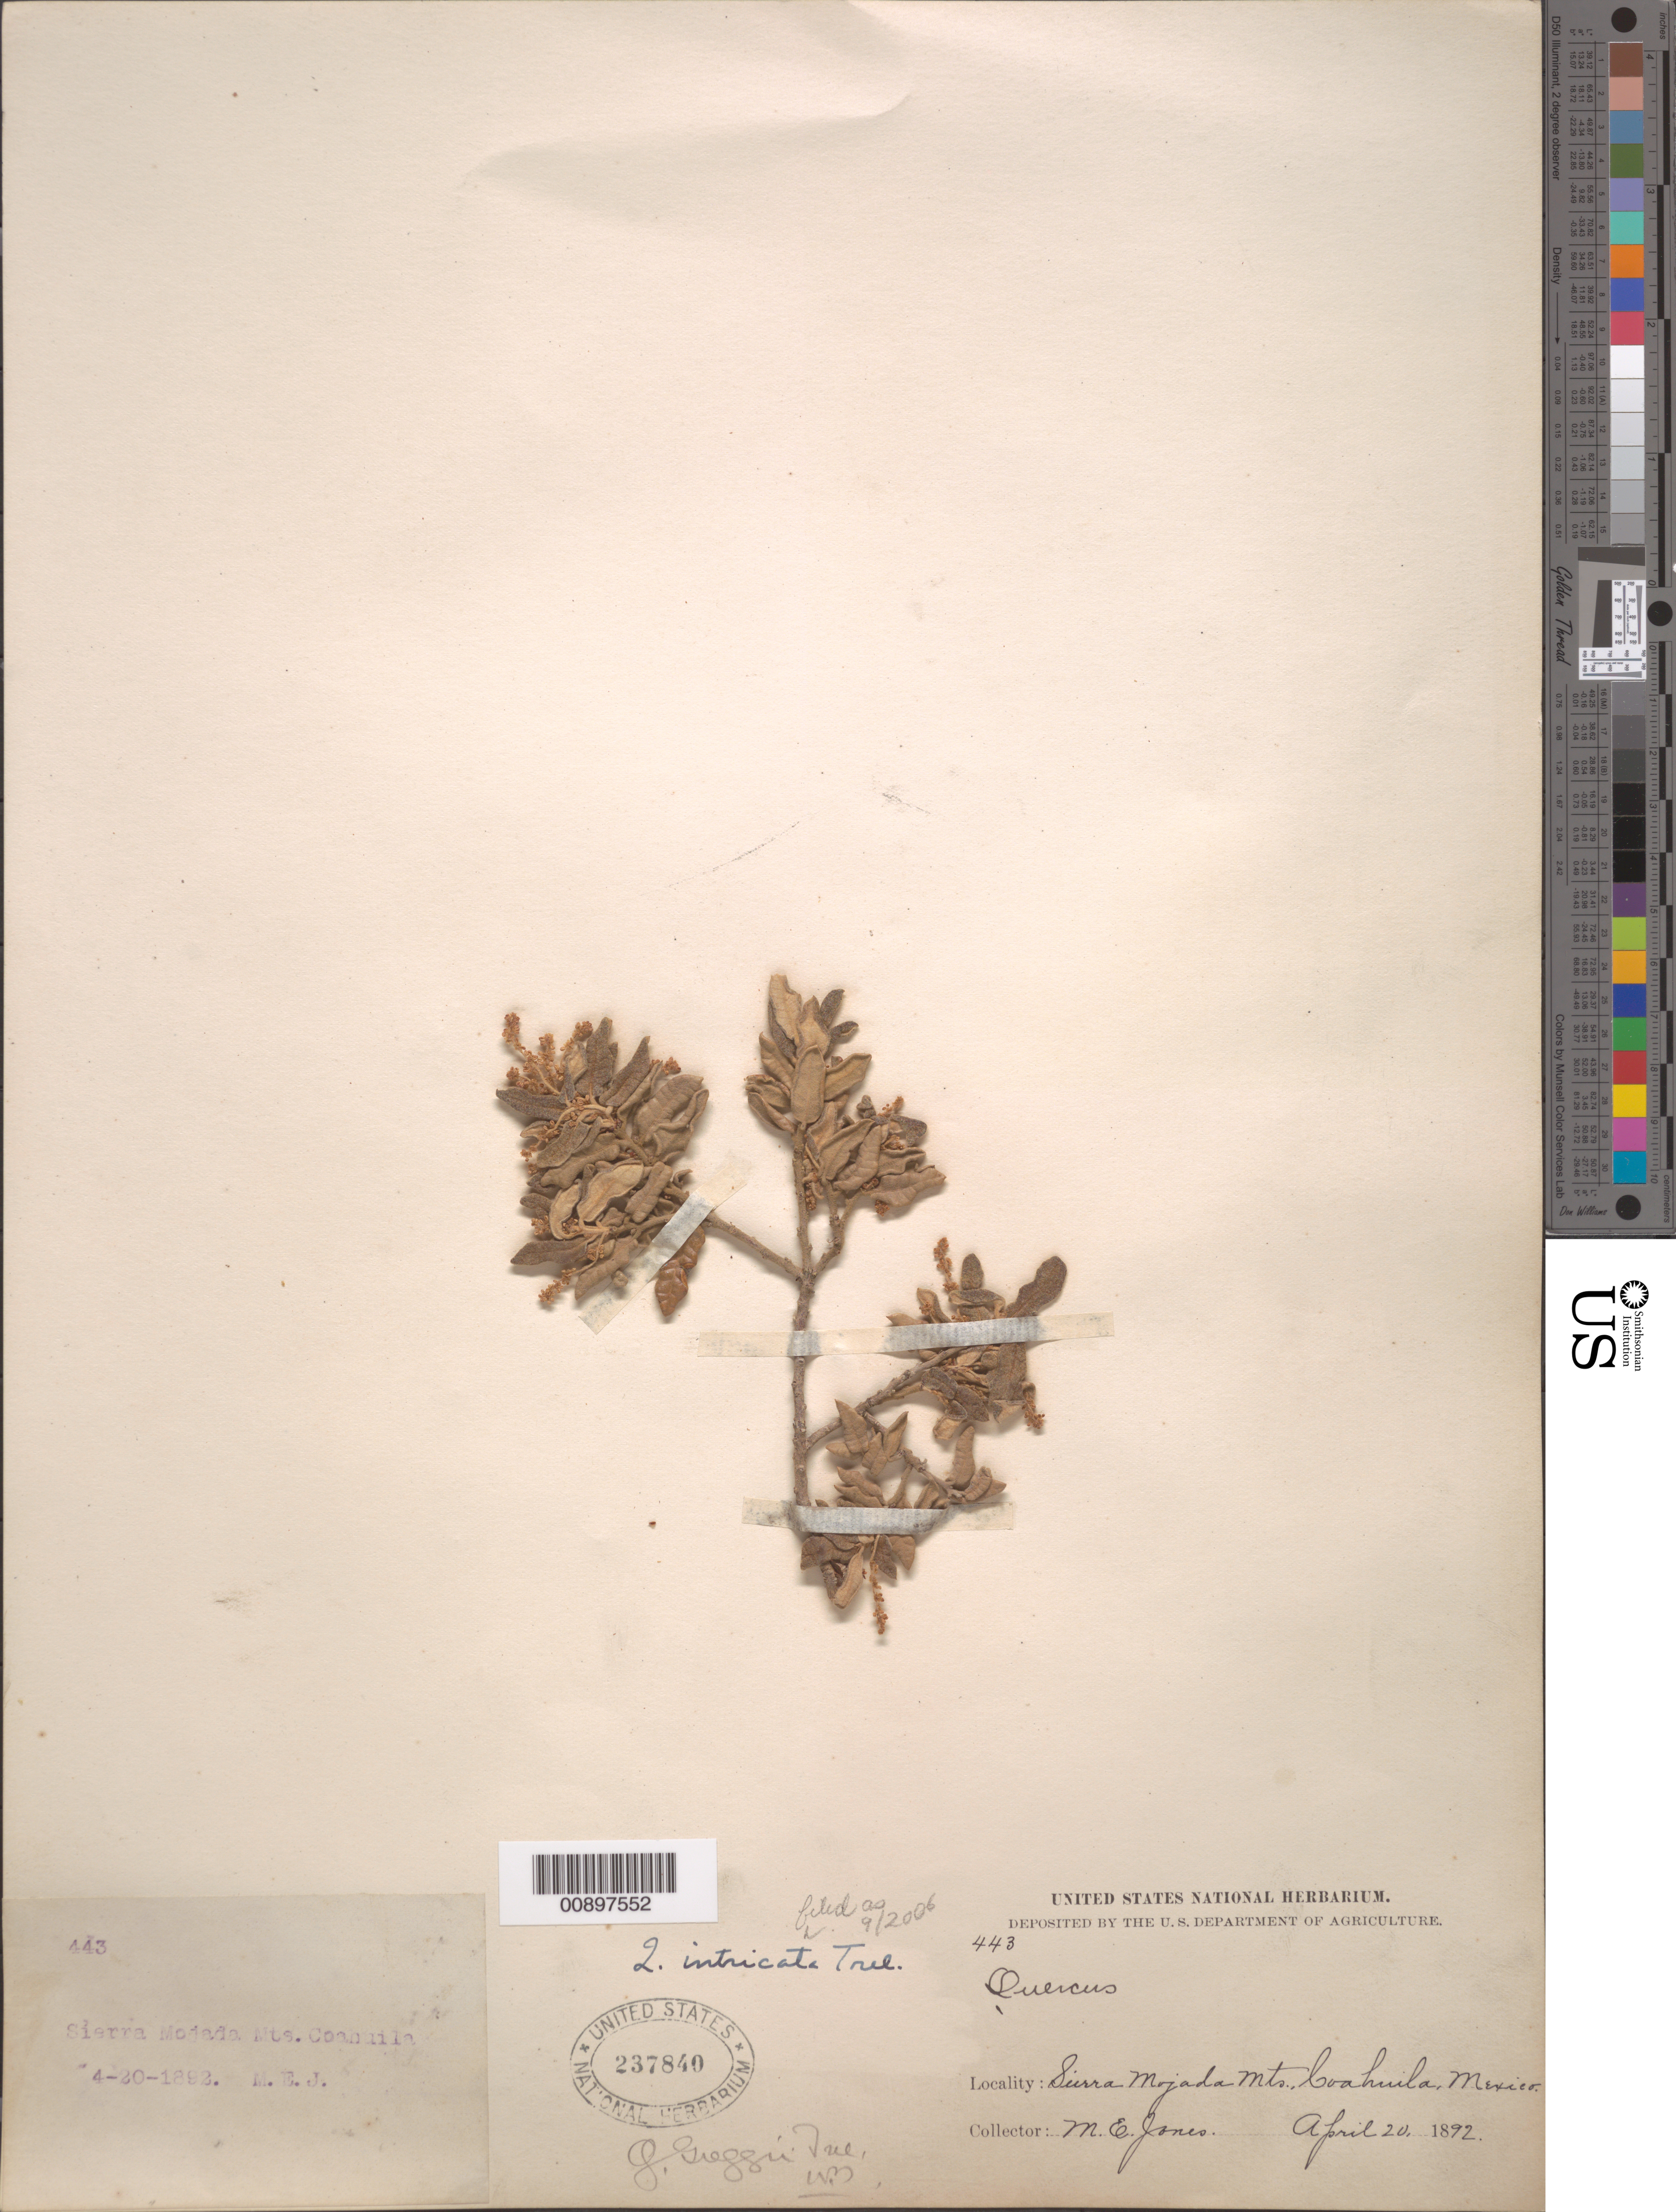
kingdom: Plantae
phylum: Tracheophyta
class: Magnoliopsida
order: Fagales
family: Fagaceae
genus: Quercus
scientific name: Quercus intricata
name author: Trel.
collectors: M. E. Jones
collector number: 443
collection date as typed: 20 Apr 1892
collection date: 1892-04-20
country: Mexico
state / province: Coahuila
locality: Sierra Mojada Mts., Coahuila.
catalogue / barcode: US 237840